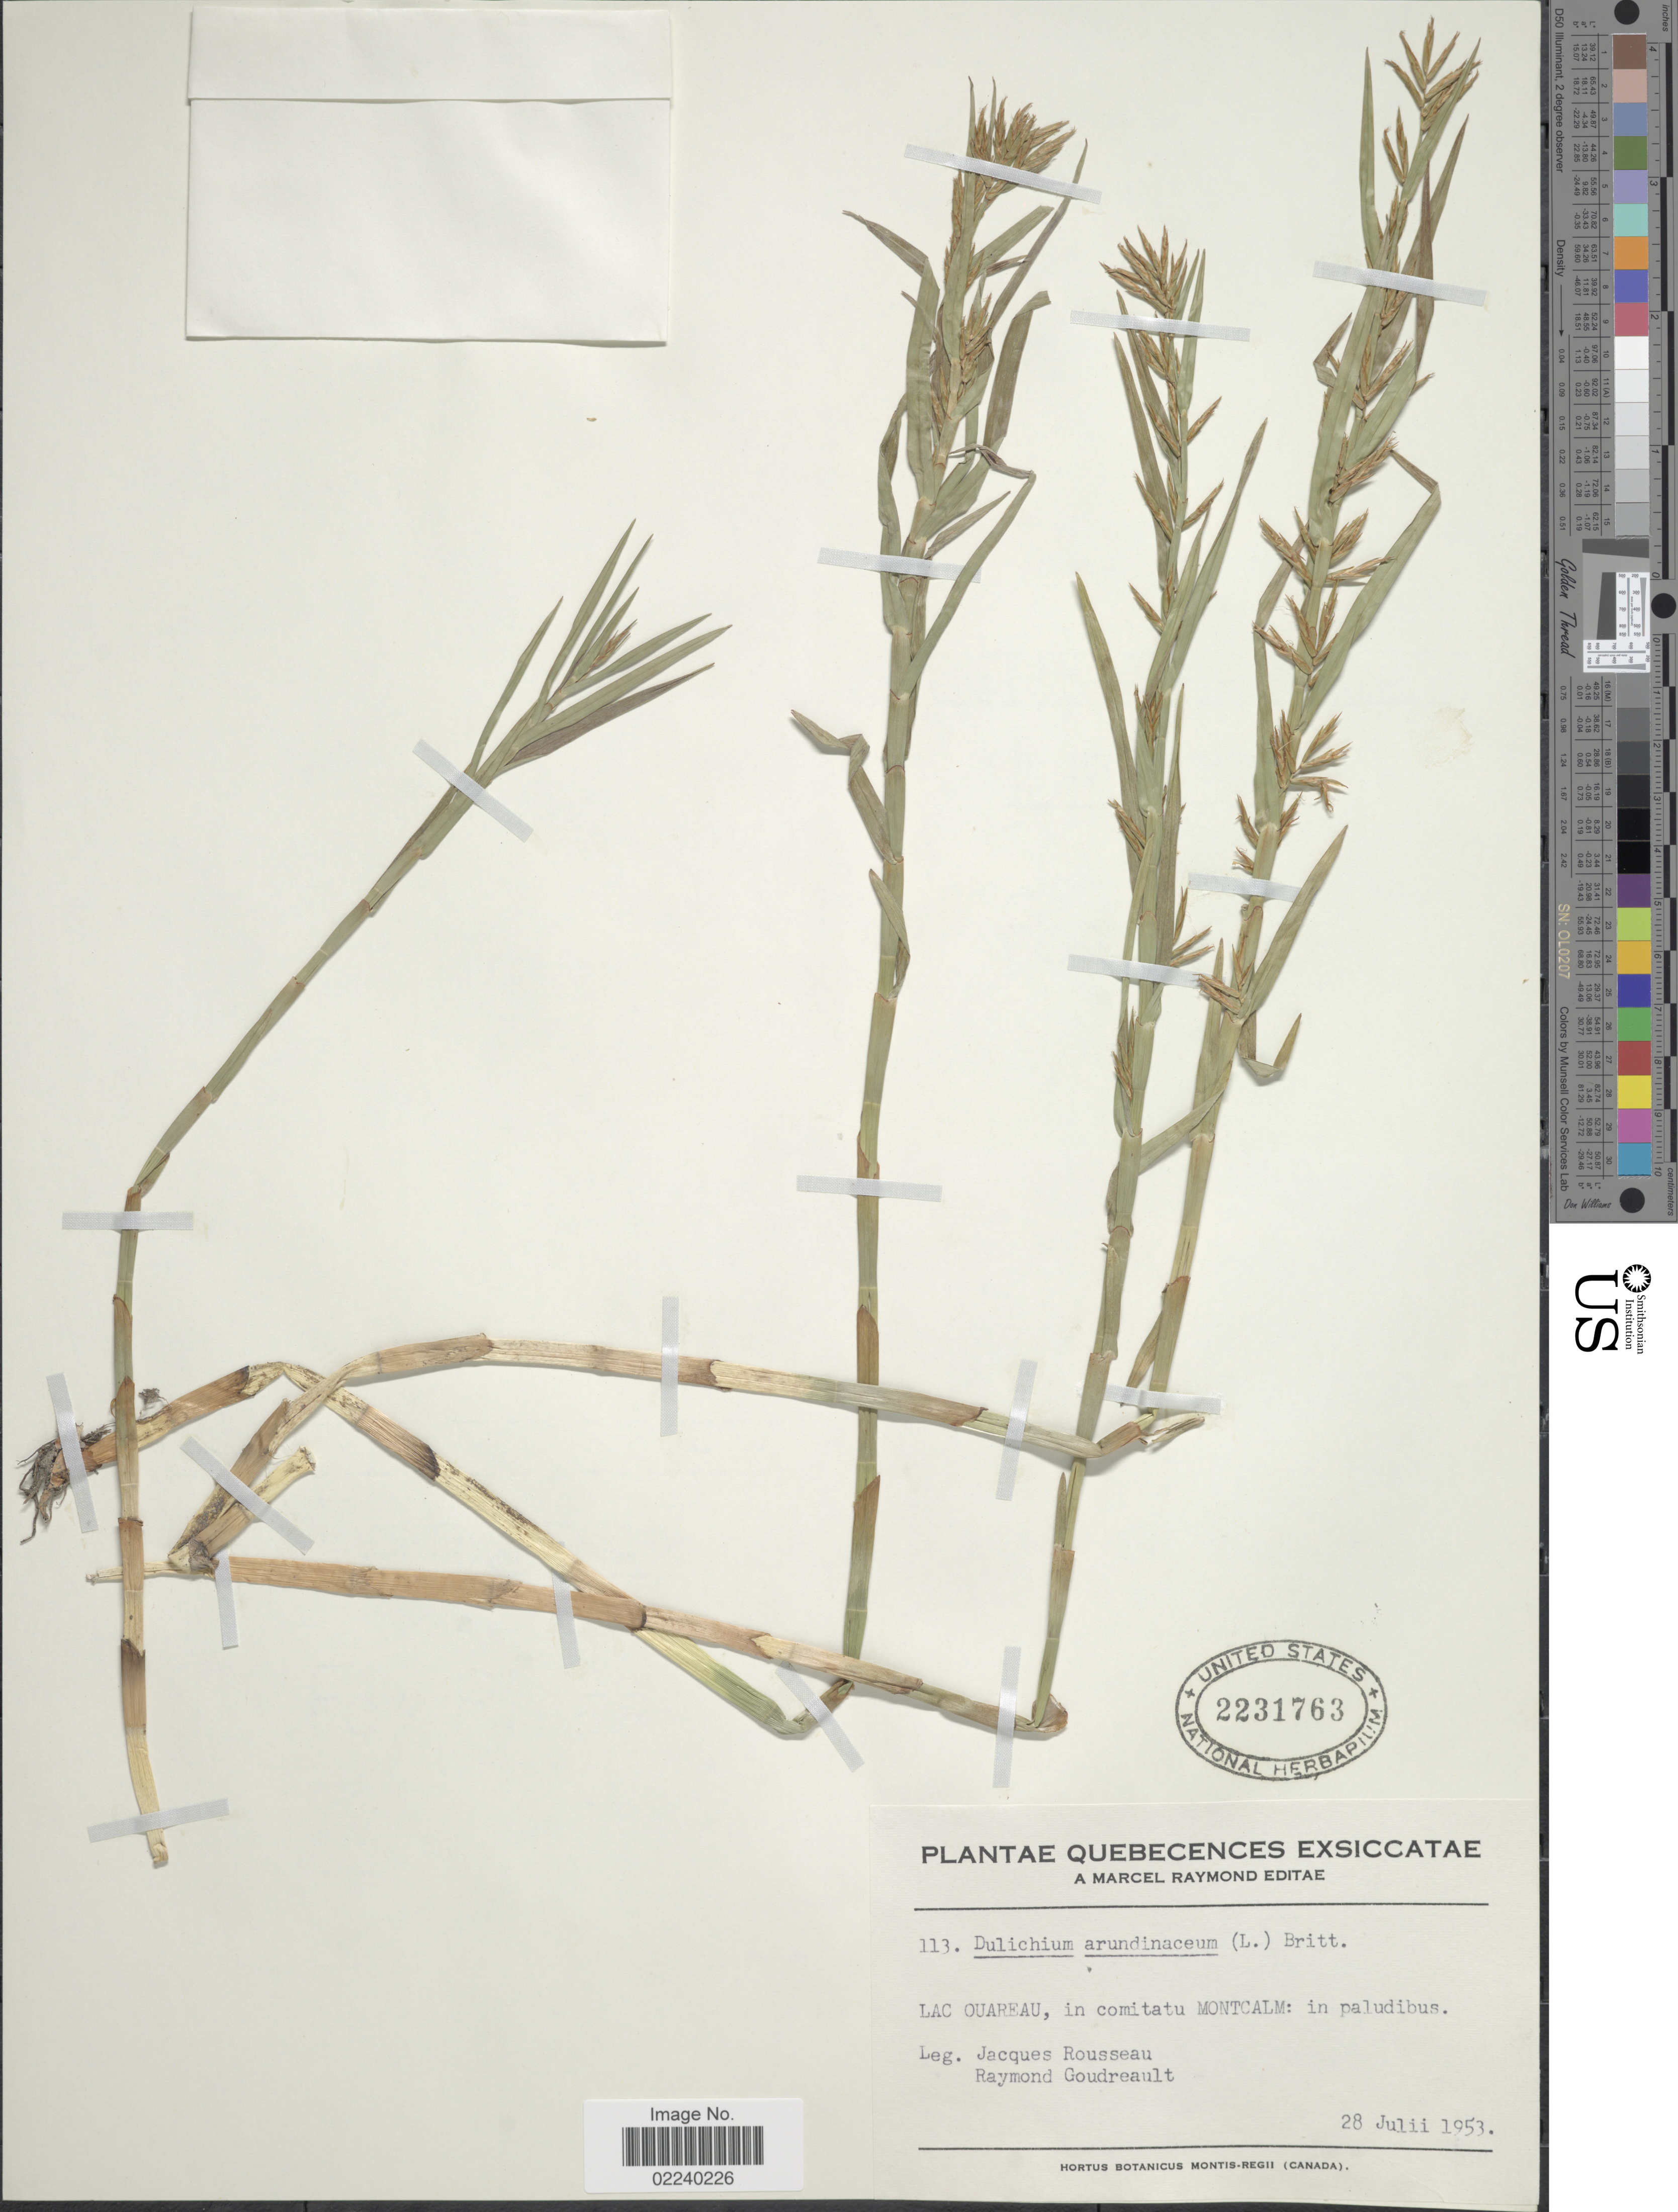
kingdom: Plantae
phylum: Tracheophyta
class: Liliopsida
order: Poales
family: Cyperaceae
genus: Dulichium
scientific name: Dulichium arundinaceum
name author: (L.) Britton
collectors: J. Rousseau & R. Goudreault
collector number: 113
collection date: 1953-07-28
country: Canada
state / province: Quebec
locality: Lac Ouareau, in comitatu Montcalm: in paludibus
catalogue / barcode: US 2231763